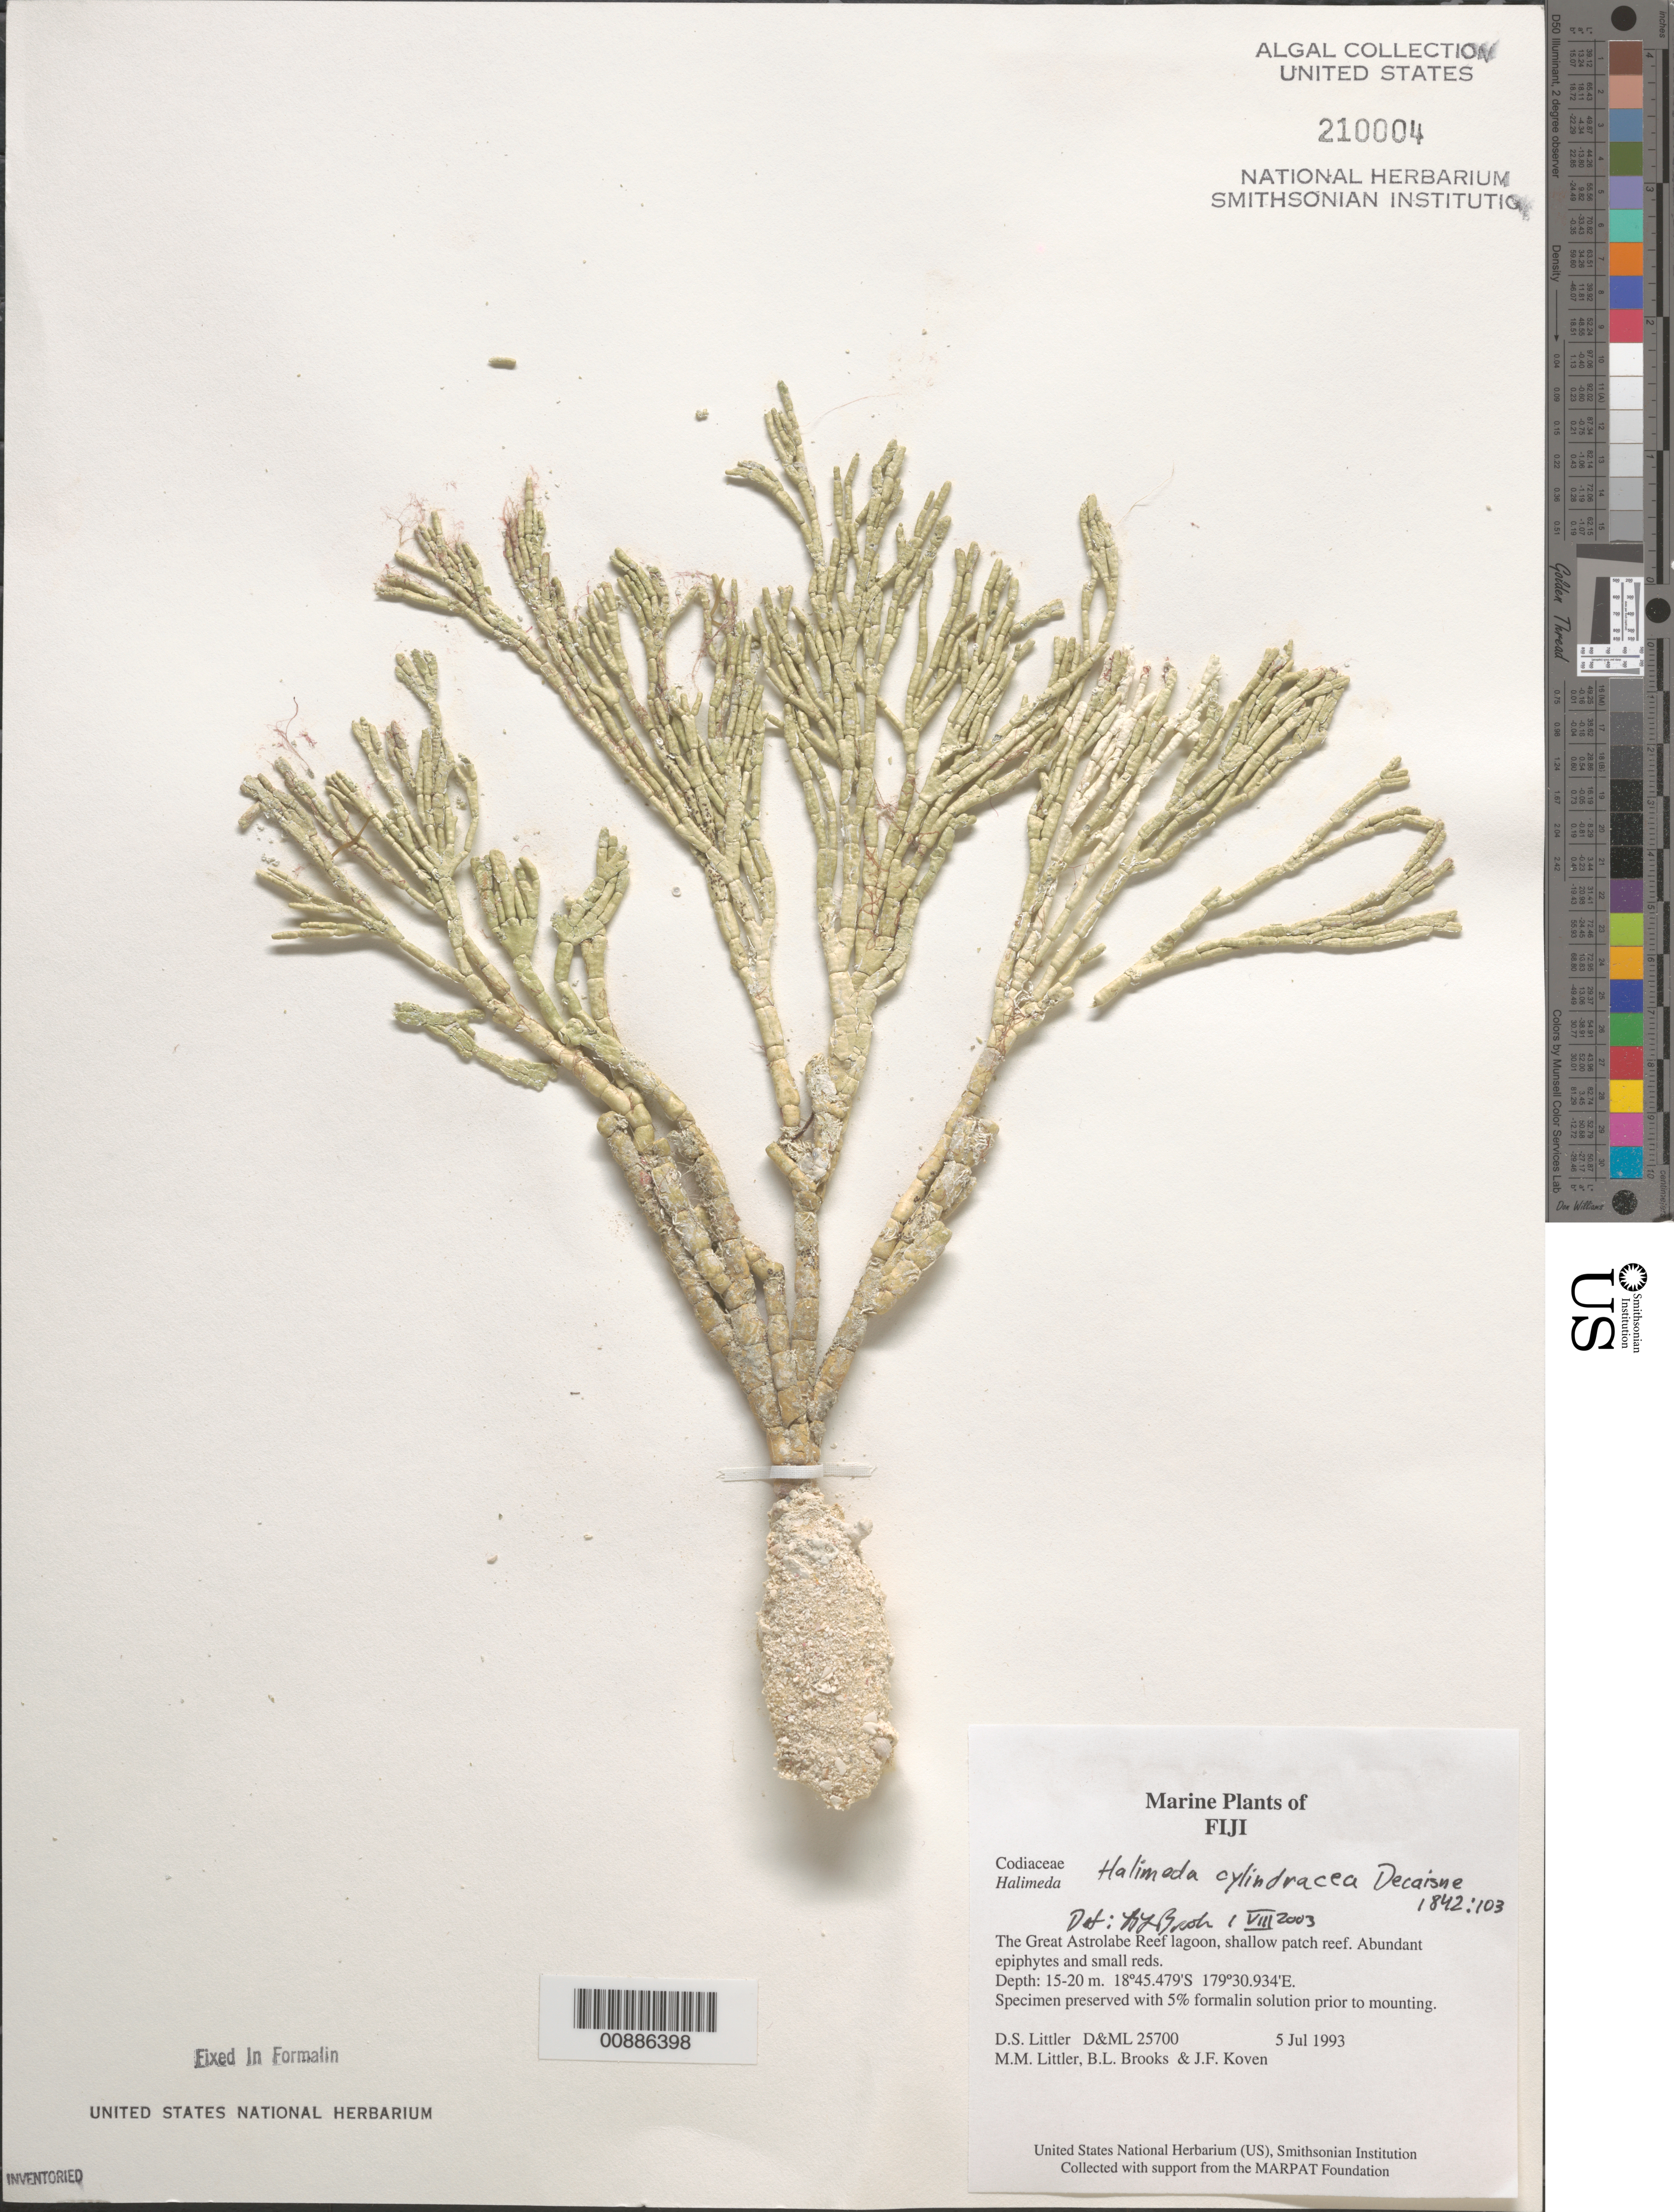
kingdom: Plantae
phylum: Chlorophyta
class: Ulvophyceae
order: Bryopsidales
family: Halimedaceae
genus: Halimeda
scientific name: Halimeda cylindracea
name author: Decne.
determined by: Brooks, B. L., (BOT), Smithsonian Institution - National Museum of Natural History (UNITED STATES)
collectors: D. S. Littler, M. M. Littler, B. Brooks & J. Koven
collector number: D&ML 25700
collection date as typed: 05 Jul 1993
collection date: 1993-07-05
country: Fiji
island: Great Astrolabe Reef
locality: Great Astrolabe Reef lagoon, shallow patch reef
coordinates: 18 45.479'S, 179 30.934'E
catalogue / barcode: US 210004